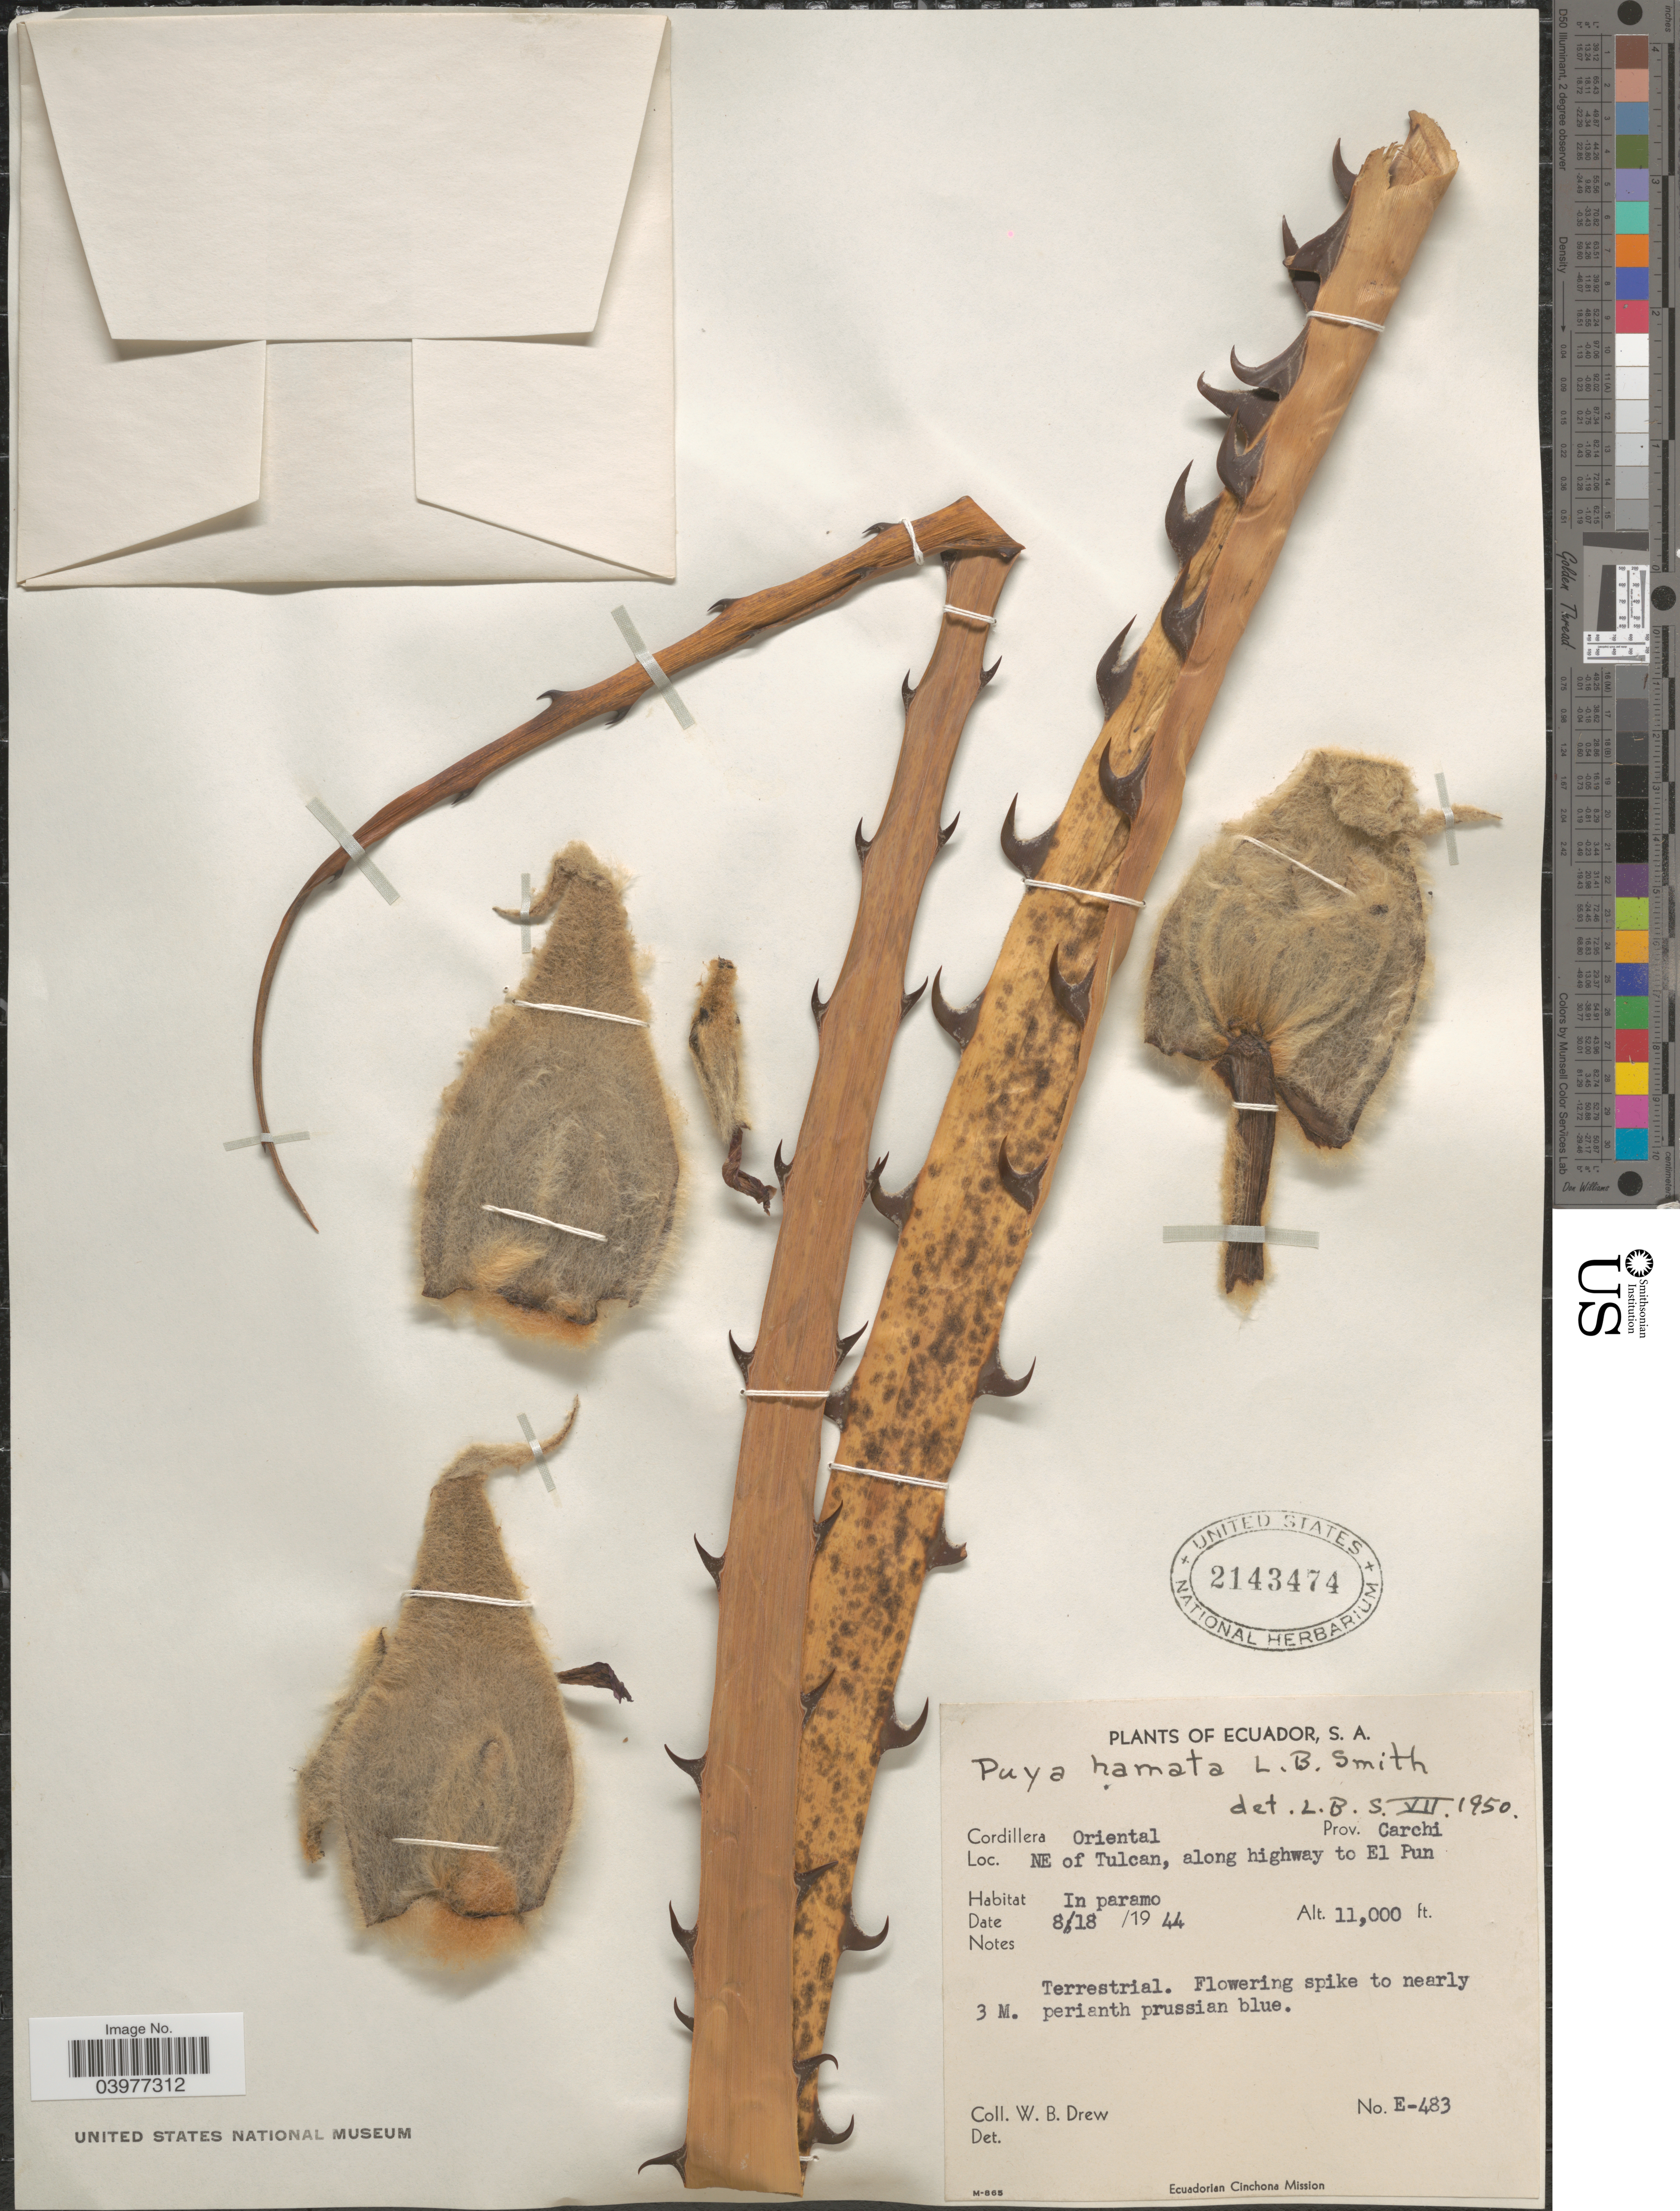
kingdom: Plantae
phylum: Tracheophyta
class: Liliopsida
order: Poales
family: Bromeliaceae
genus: Puya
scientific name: Puya hamata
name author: L.B. Sm.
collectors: W. B. Drew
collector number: E-483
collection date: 1944-08-18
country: Ecuador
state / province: Carchi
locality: Cordillera Oriental. NE of Tulcan, along highway to El Pun.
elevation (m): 3353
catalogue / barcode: US 2143474